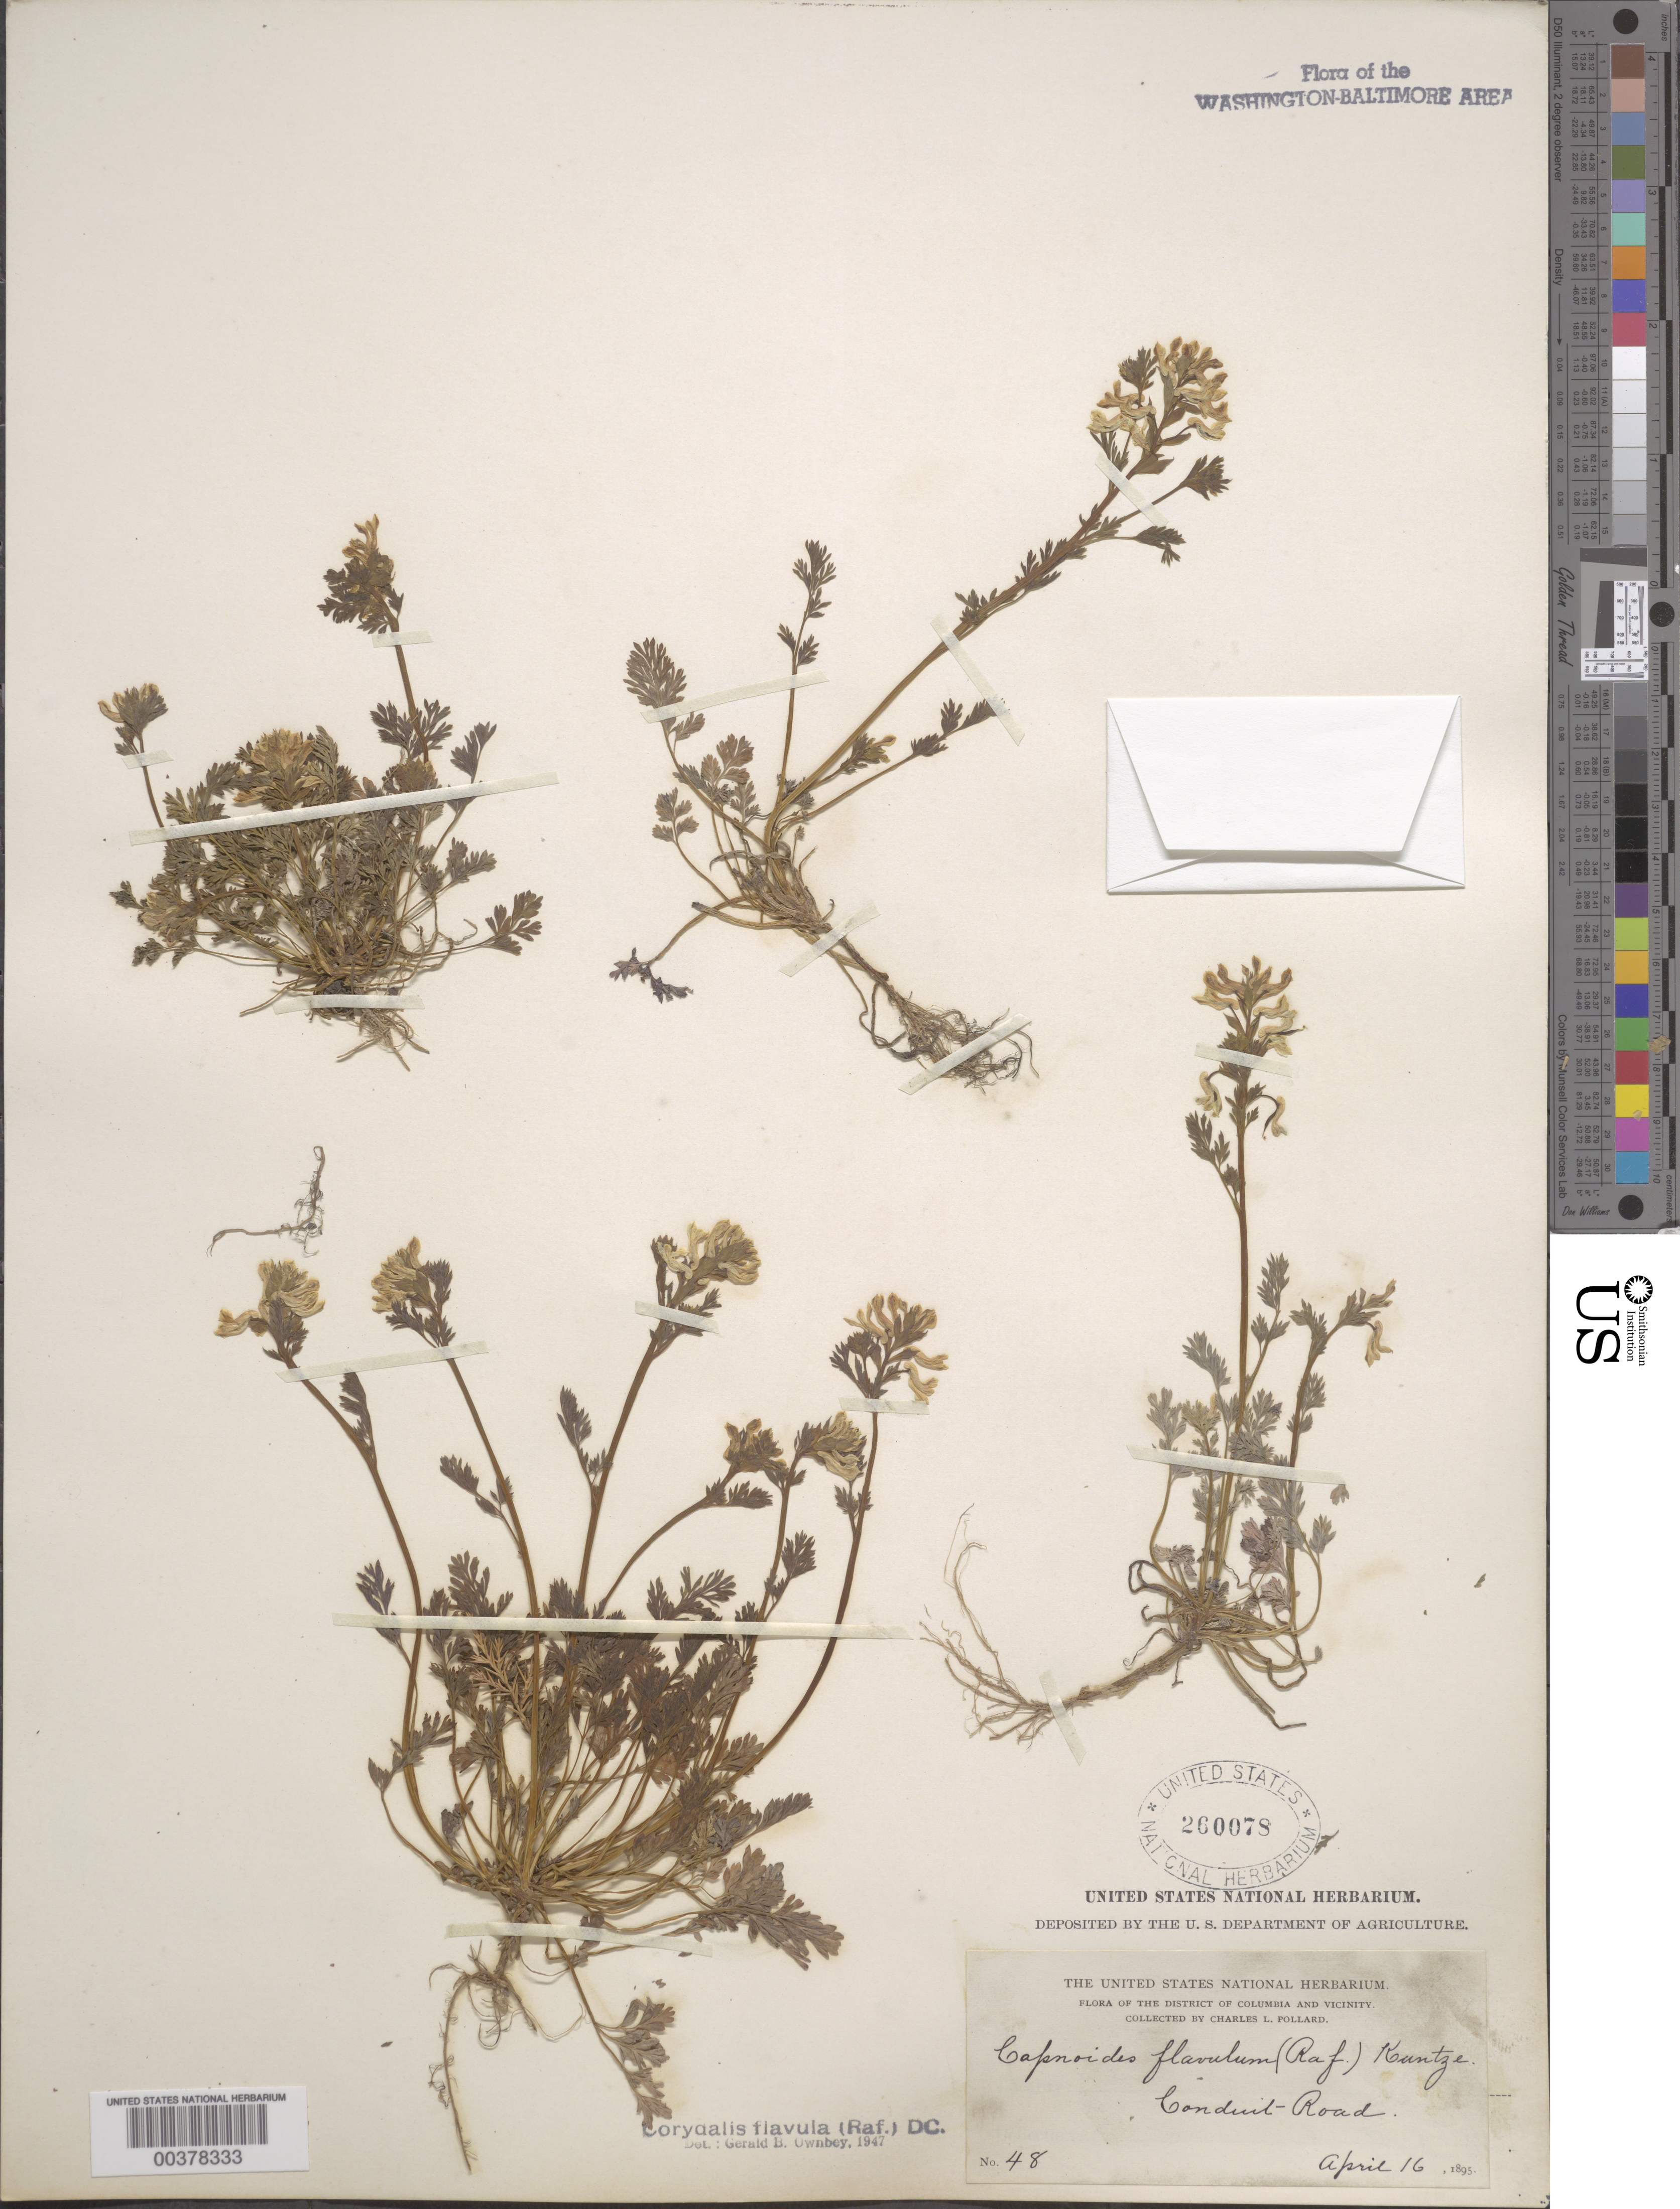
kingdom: Plantae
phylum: Tracheophyta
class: Magnoliopsida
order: Ranunculales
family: Papaveraceae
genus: Corydalis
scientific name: Corydalis flavula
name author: (Raf.) DC.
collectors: C. L. Pollard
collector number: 48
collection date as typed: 16 Apr 1895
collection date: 1895-04-16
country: United States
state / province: Maryland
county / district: Montgomery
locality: Conduit Road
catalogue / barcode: US 260078